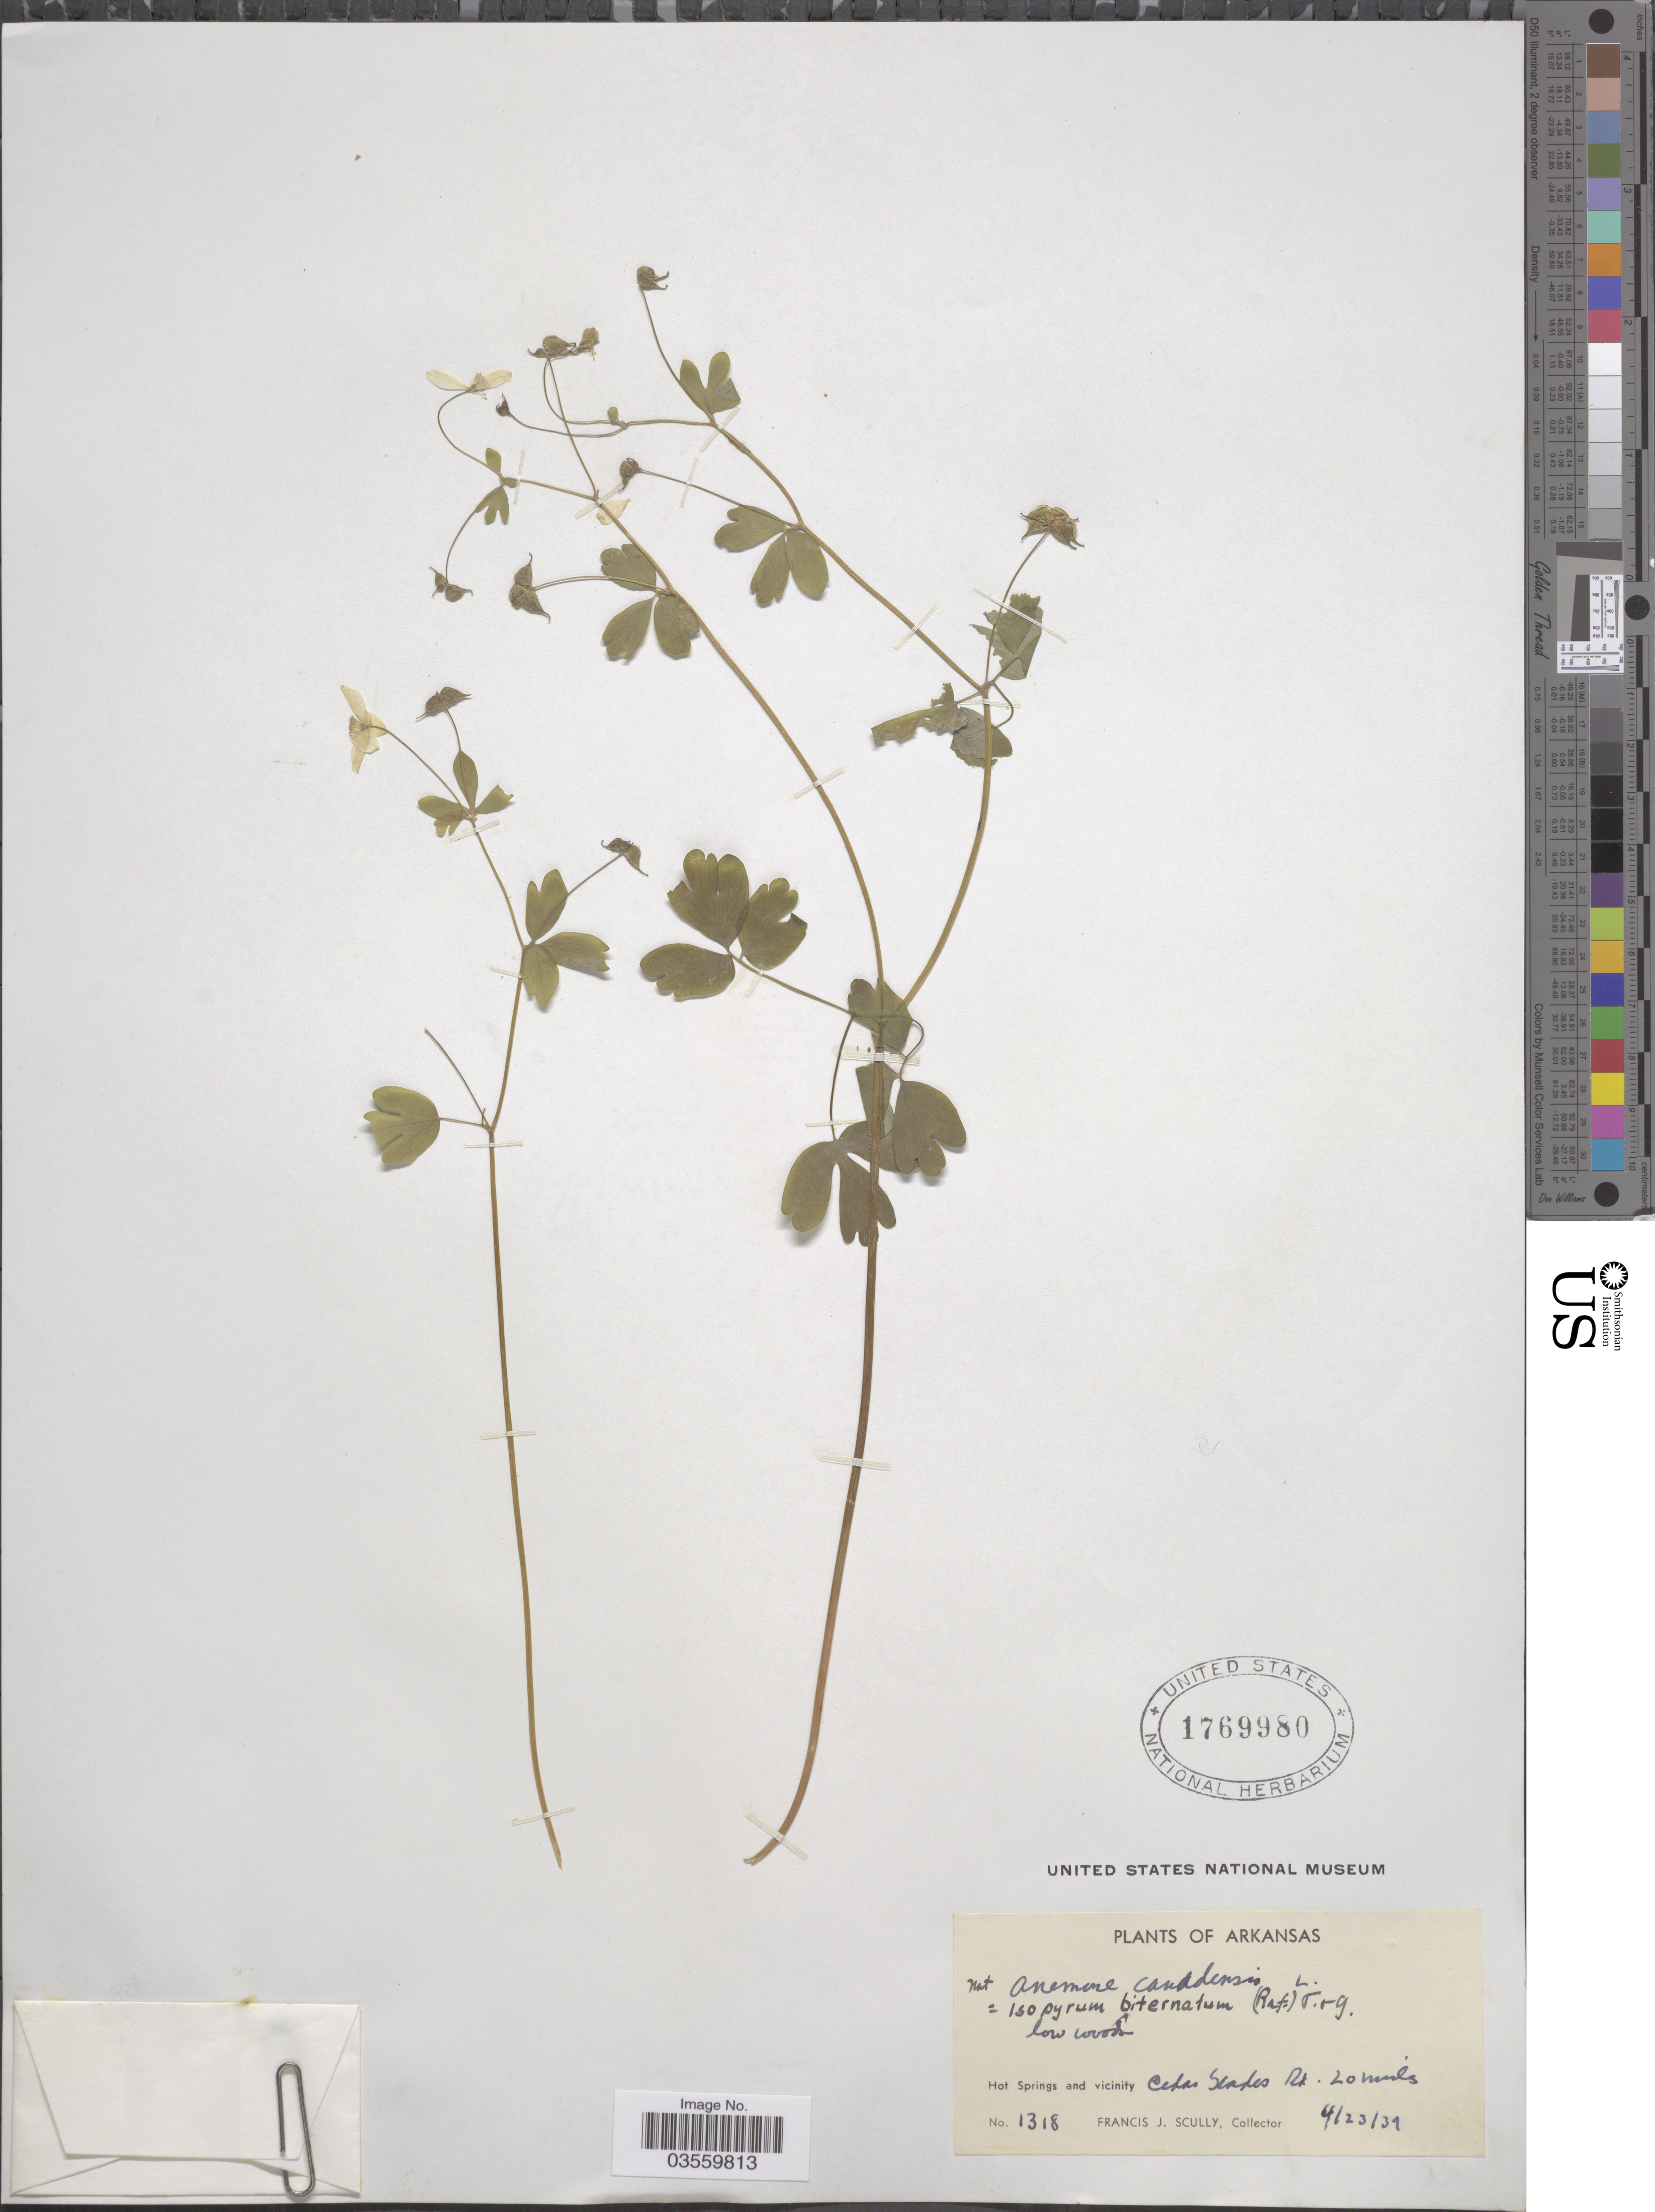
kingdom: Plantae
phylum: Tracheophyta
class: Magnoliopsida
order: Ranunculales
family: Ranunculaceae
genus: Enemion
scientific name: Enemion biternatum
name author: (Torr. & A. Gray) Raf.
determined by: Strong, Mark T., (BOT), Smithsonian Institution - National Museum of Natural History (UNITED STATES)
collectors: F. J. Scully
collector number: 1318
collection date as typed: Transcribed d/m/y: 23/4/39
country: United States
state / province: Arkansas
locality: Hot Springs and vicinity. Cedar Glades Rt. 20 miles.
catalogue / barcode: US 1769980